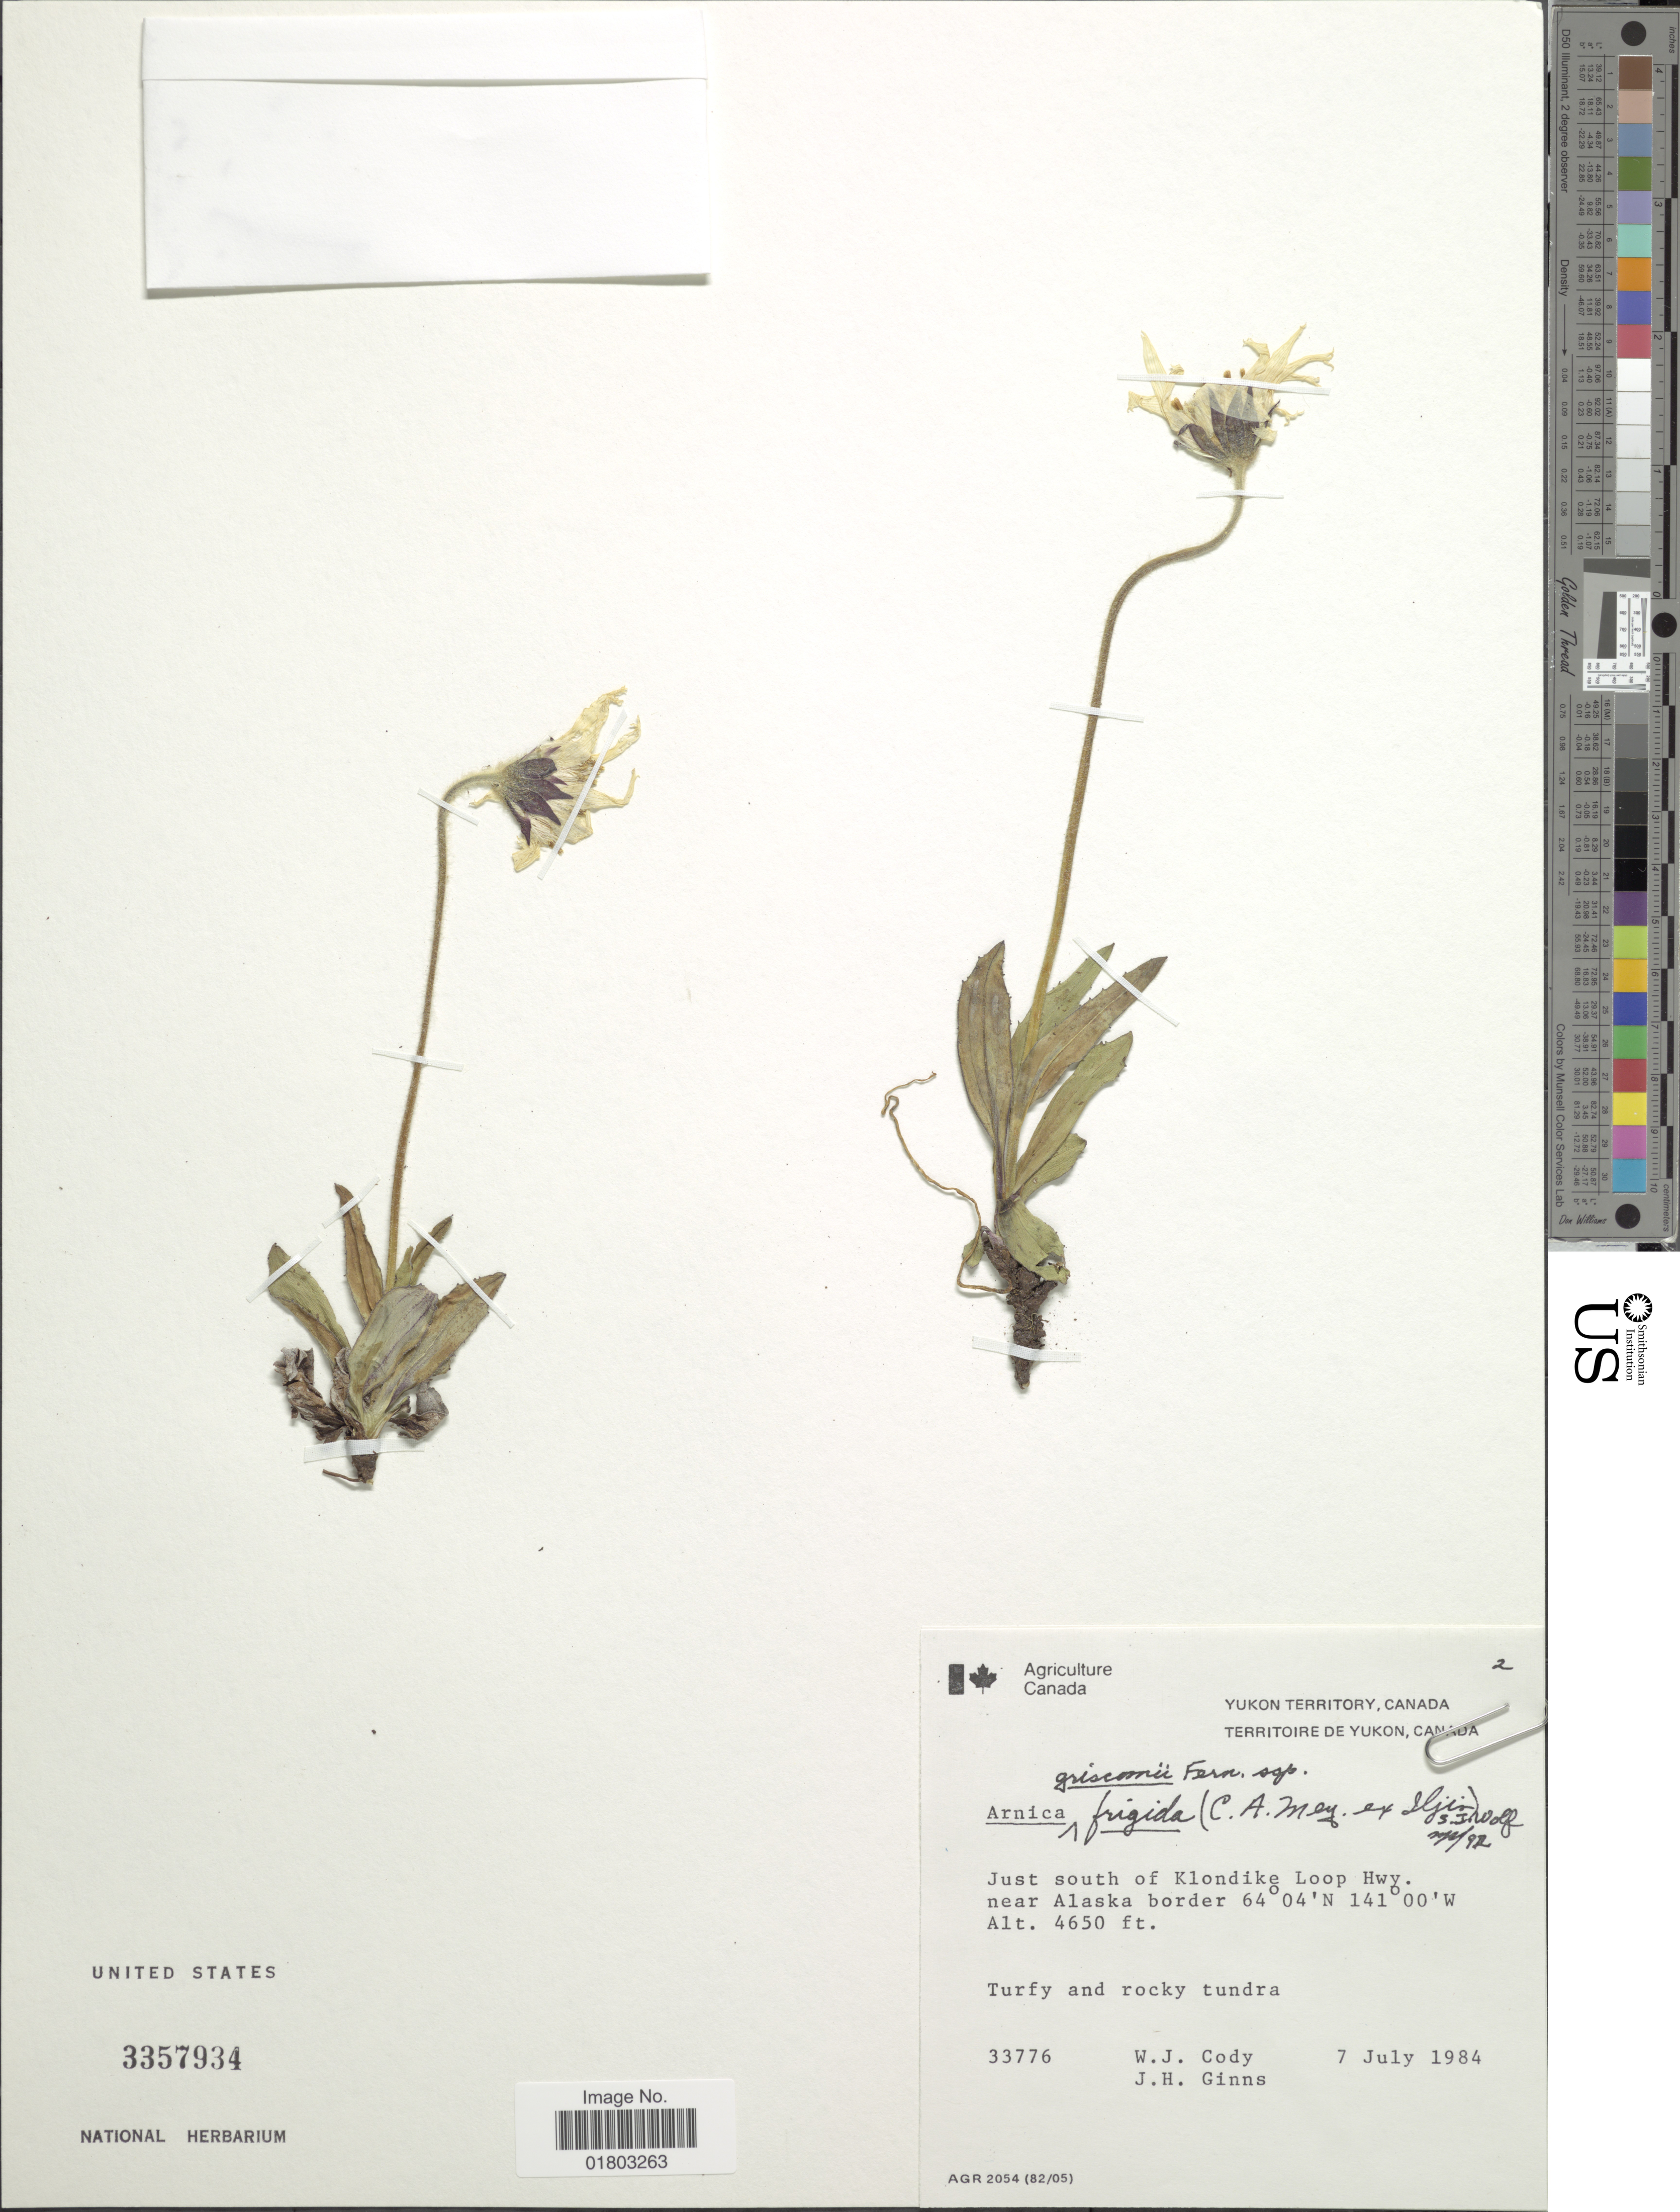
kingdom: Plantae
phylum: Tracheophyta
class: Magnoliopsida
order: Asterales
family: Asteraceae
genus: Arnica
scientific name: Arnica griscomii subsp. frigida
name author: (C.A. Mey. ex Iljin) S.J. Wolf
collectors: W. Cody & J. Ginns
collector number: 33776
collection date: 1984-07-07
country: Canada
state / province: Yukon Territory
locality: Just south of Klondike Loop Hwy. near Alaska border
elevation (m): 1417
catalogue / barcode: US 3357934